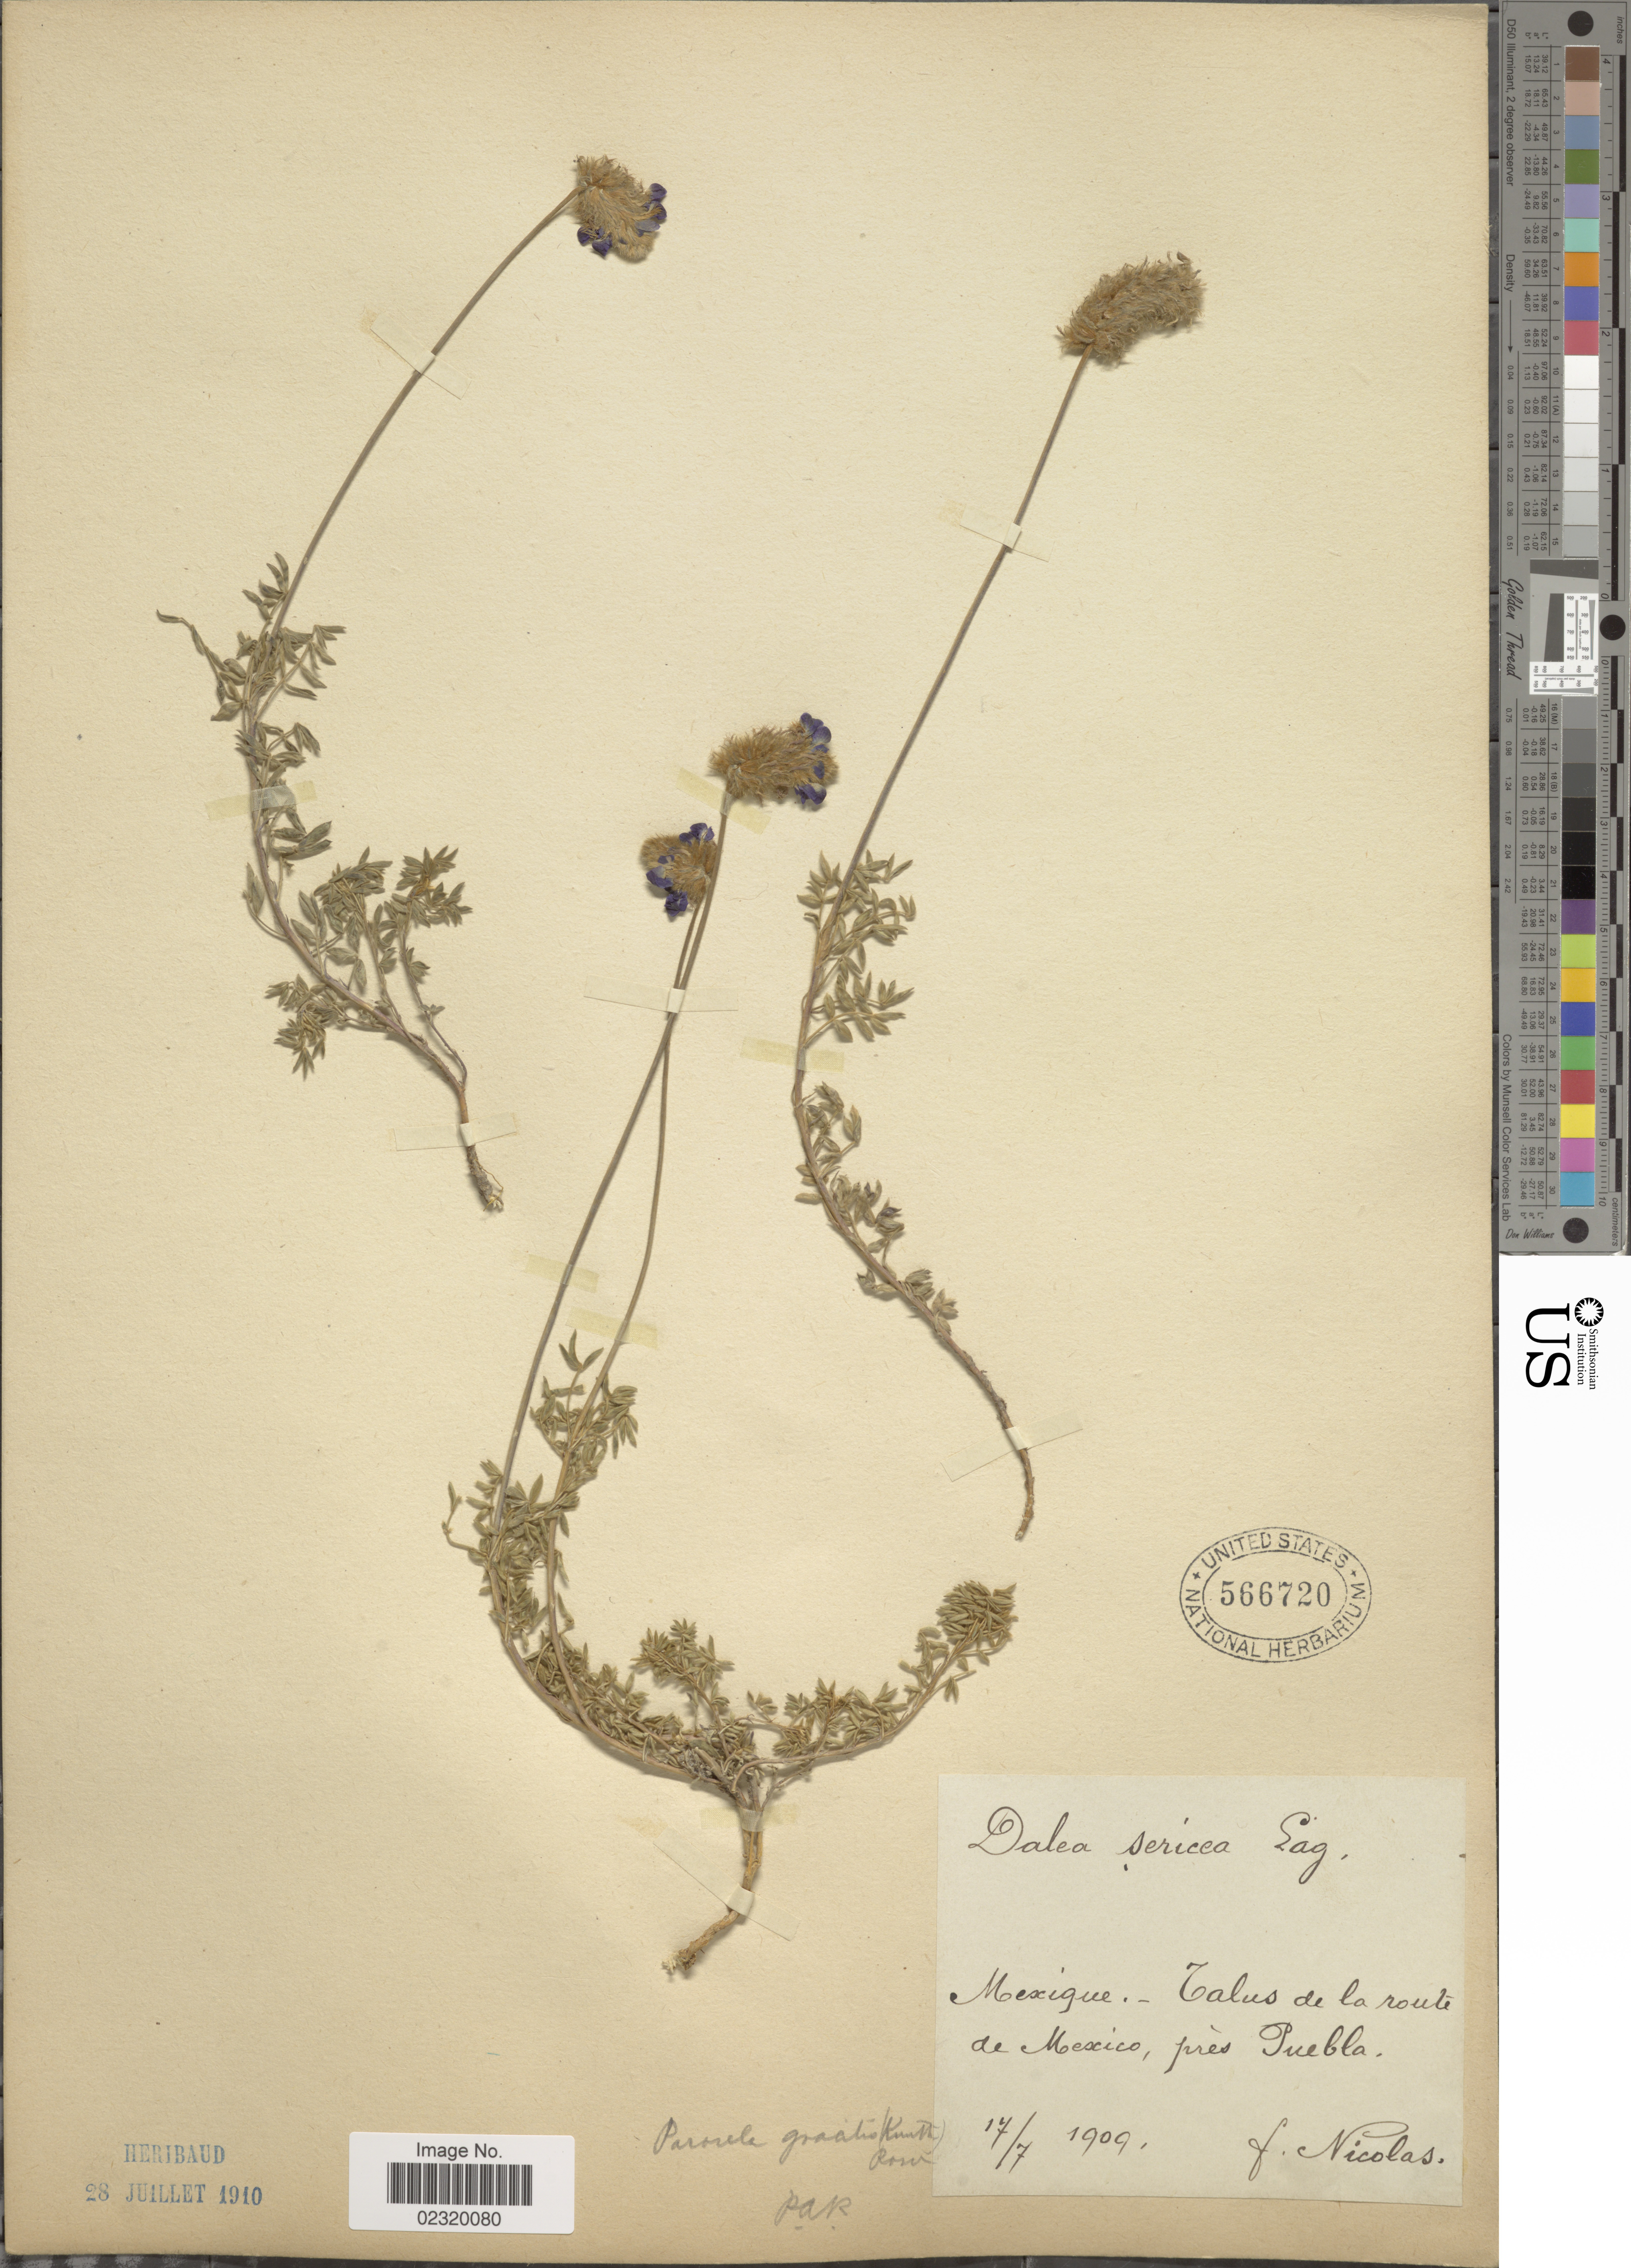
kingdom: Plantae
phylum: Tracheophyta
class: Magnoliopsida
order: Fabales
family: Fabaceae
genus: Dalea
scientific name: Dalea sericea var. sericea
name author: Lag.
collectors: Bro. Nicolas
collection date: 1909-07-17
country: Mexico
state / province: Puebla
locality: Talus de la route de Mexico, près Puebla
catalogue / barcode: US 566720